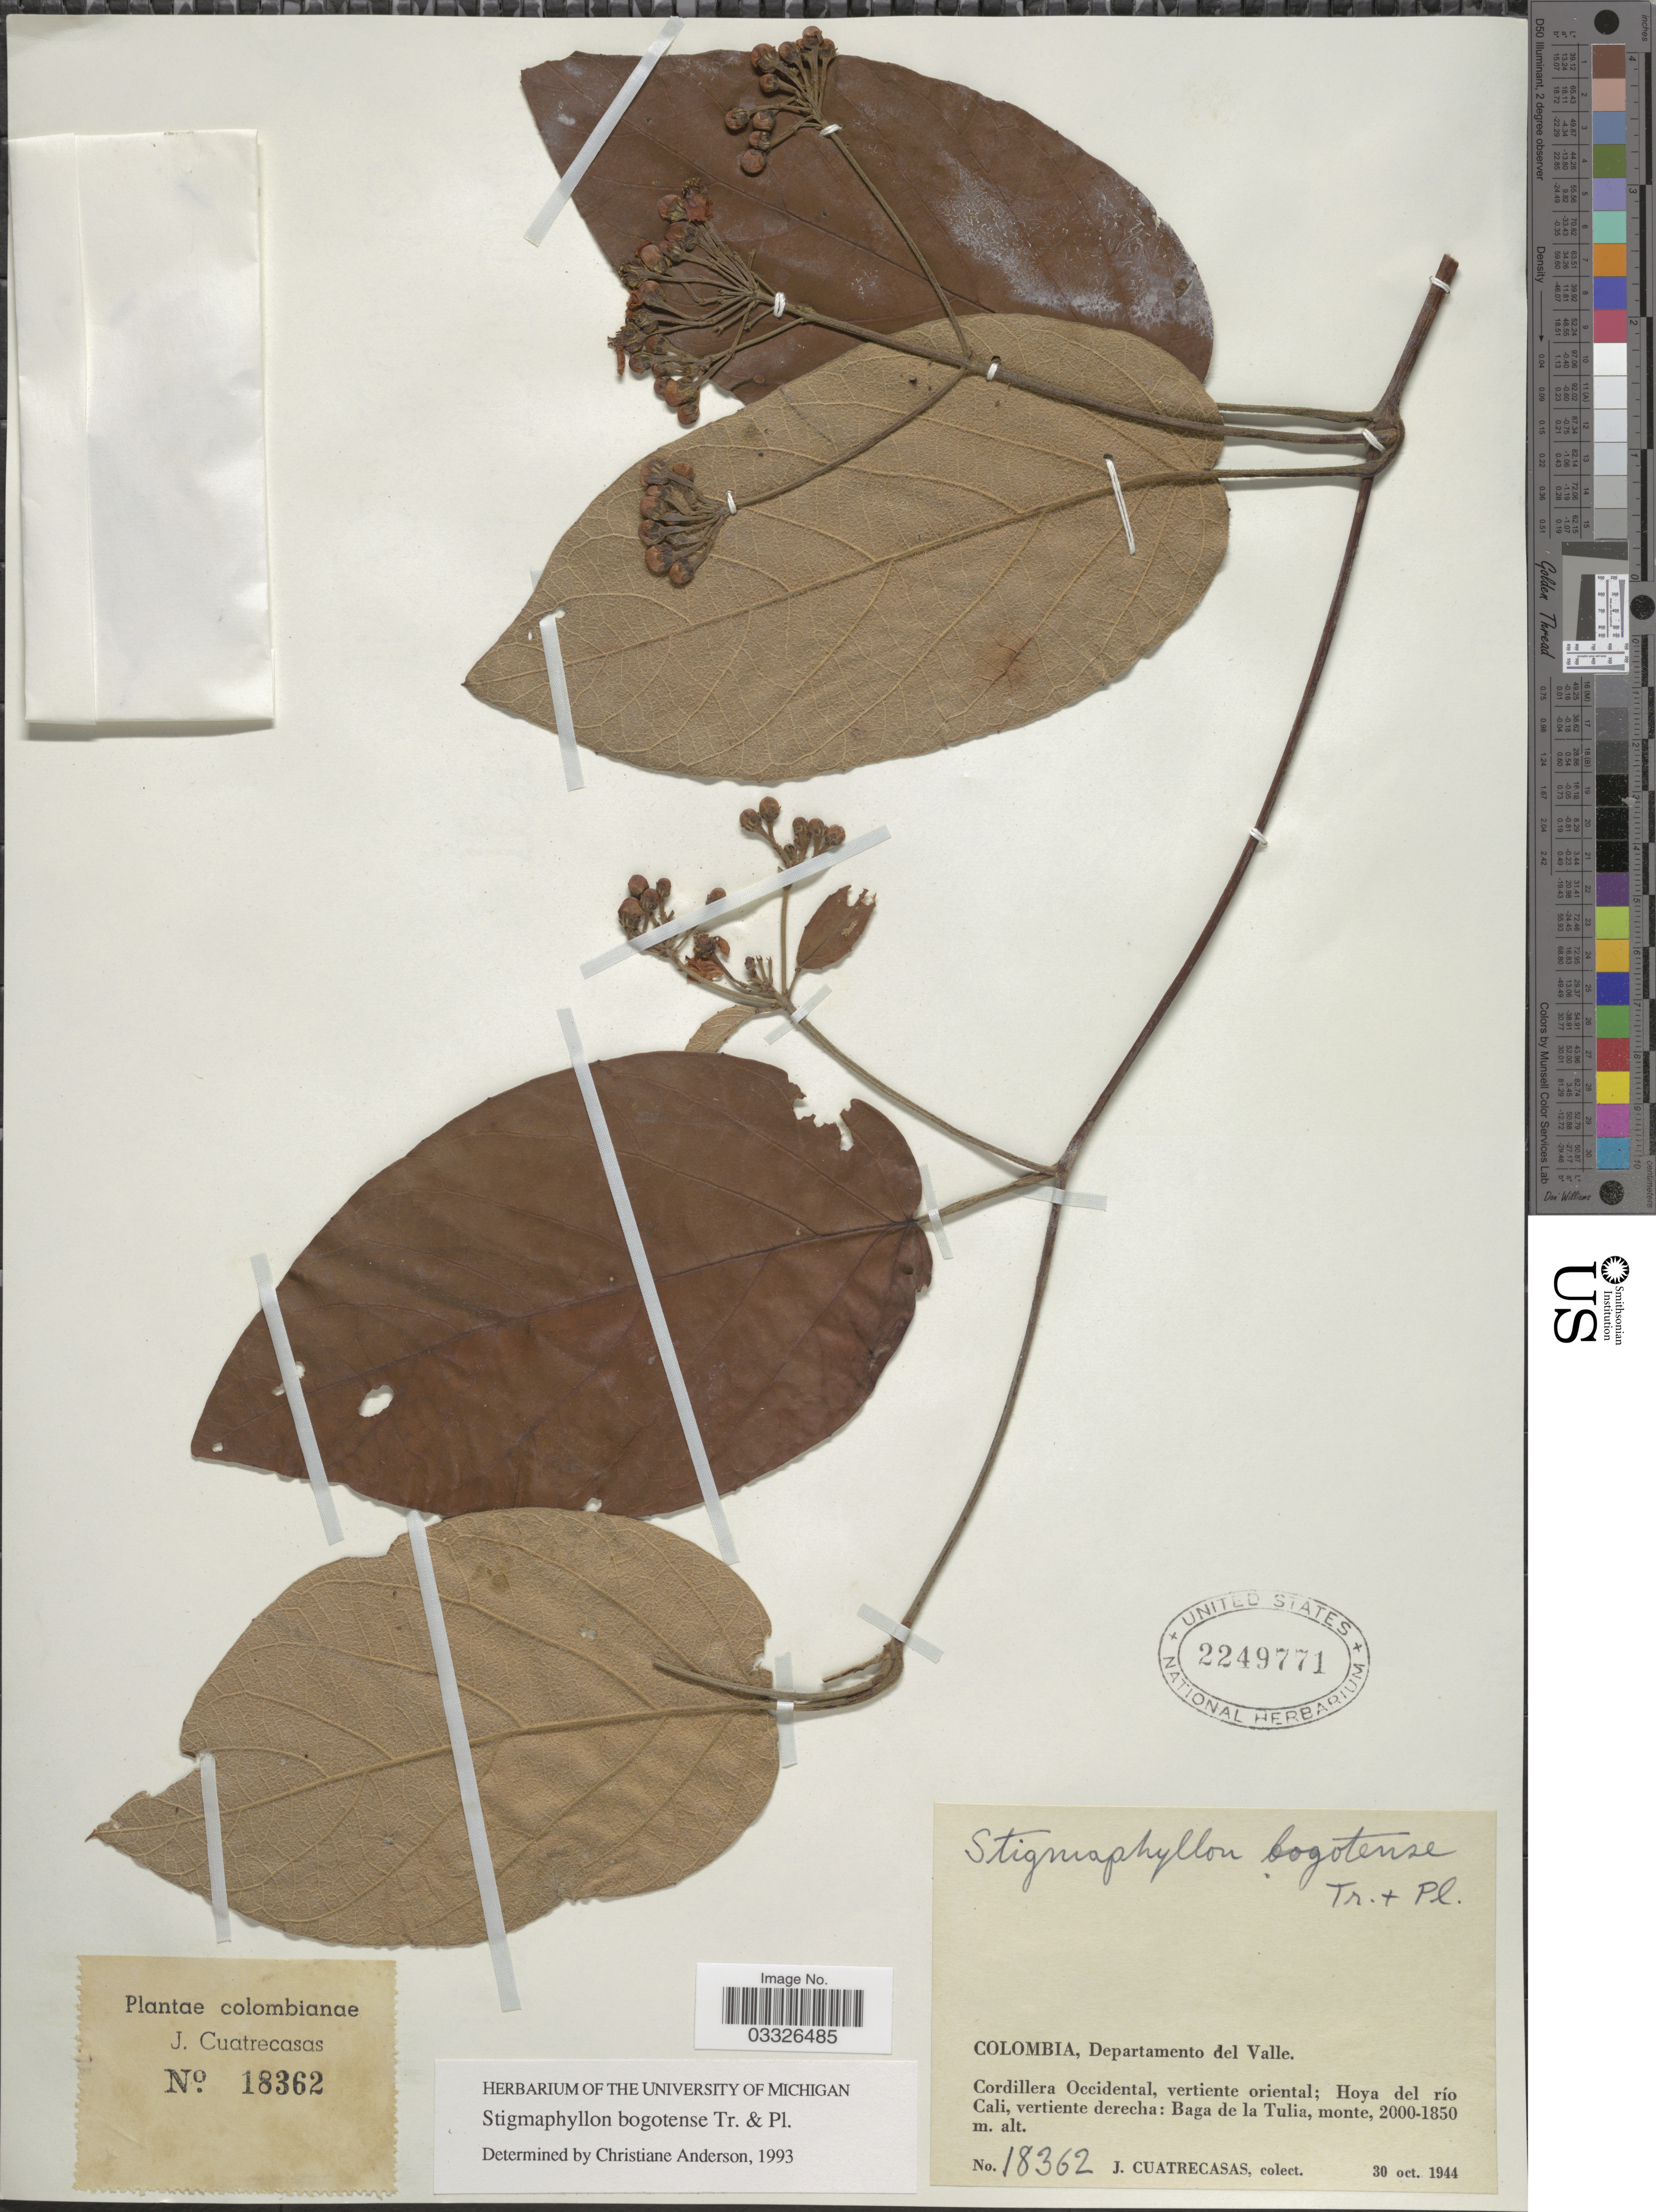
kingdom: Plantae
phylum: Tracheophyta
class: Magnoliopsida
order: Malpighiales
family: Malpighiaceae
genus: Stigmaphyllon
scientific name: Stigmaphyllon bogotense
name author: Triana & Planch.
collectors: J. Cuatrecasas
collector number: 18362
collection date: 1944-10-30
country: Colombia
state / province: Valle del Cauca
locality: Departamento del Valle. Cordillera Occidental, vertiente oriental; Hoya del río Cali, vertiente derecha: Baga de la Tulia.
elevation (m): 1850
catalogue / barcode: US 2249771